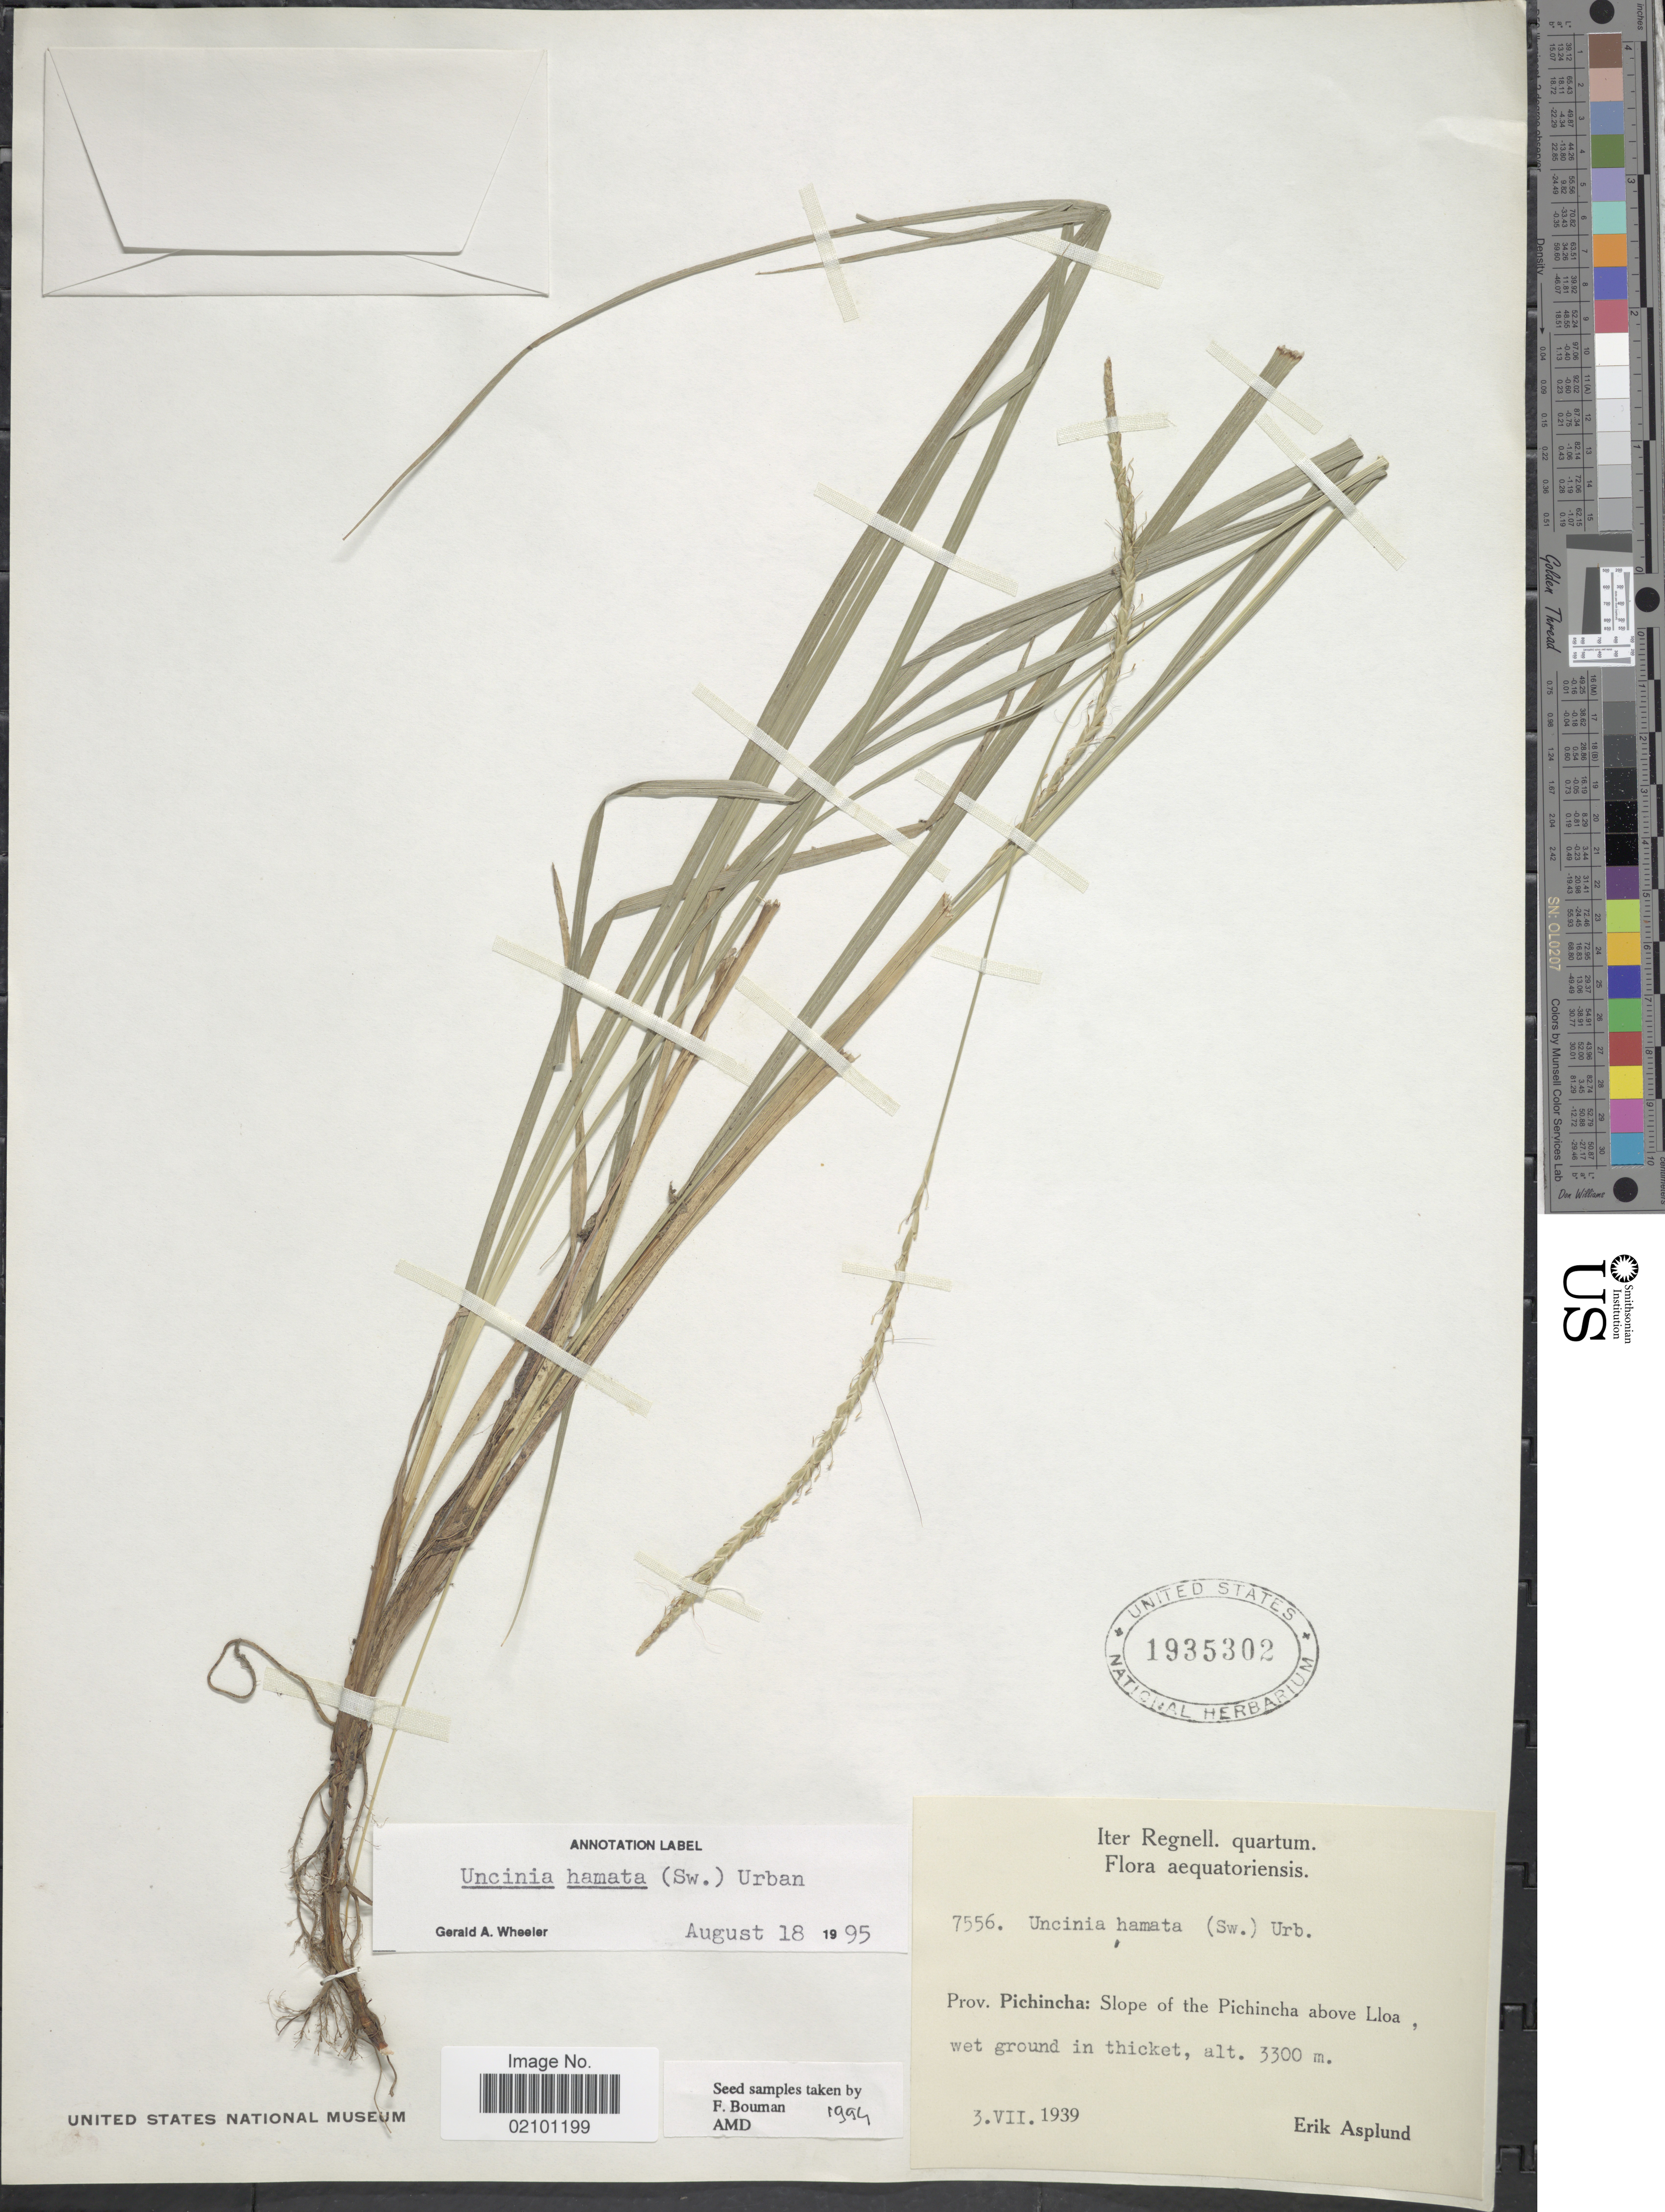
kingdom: Plantae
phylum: Tracheophyta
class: Liliopsida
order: Poales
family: Cyperaceae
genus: Carex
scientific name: Carex hamata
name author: Sw.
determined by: Strong, M. T., (US), Smithsonian Institution - National Museum of Natural History (UNITED STATES)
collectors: E. Asplund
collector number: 7556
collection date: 1939-07-03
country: Ecuador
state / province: Pichincha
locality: Prov. Pichincha: Slope of the Pichincha above Lloa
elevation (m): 3300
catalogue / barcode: US 1935302